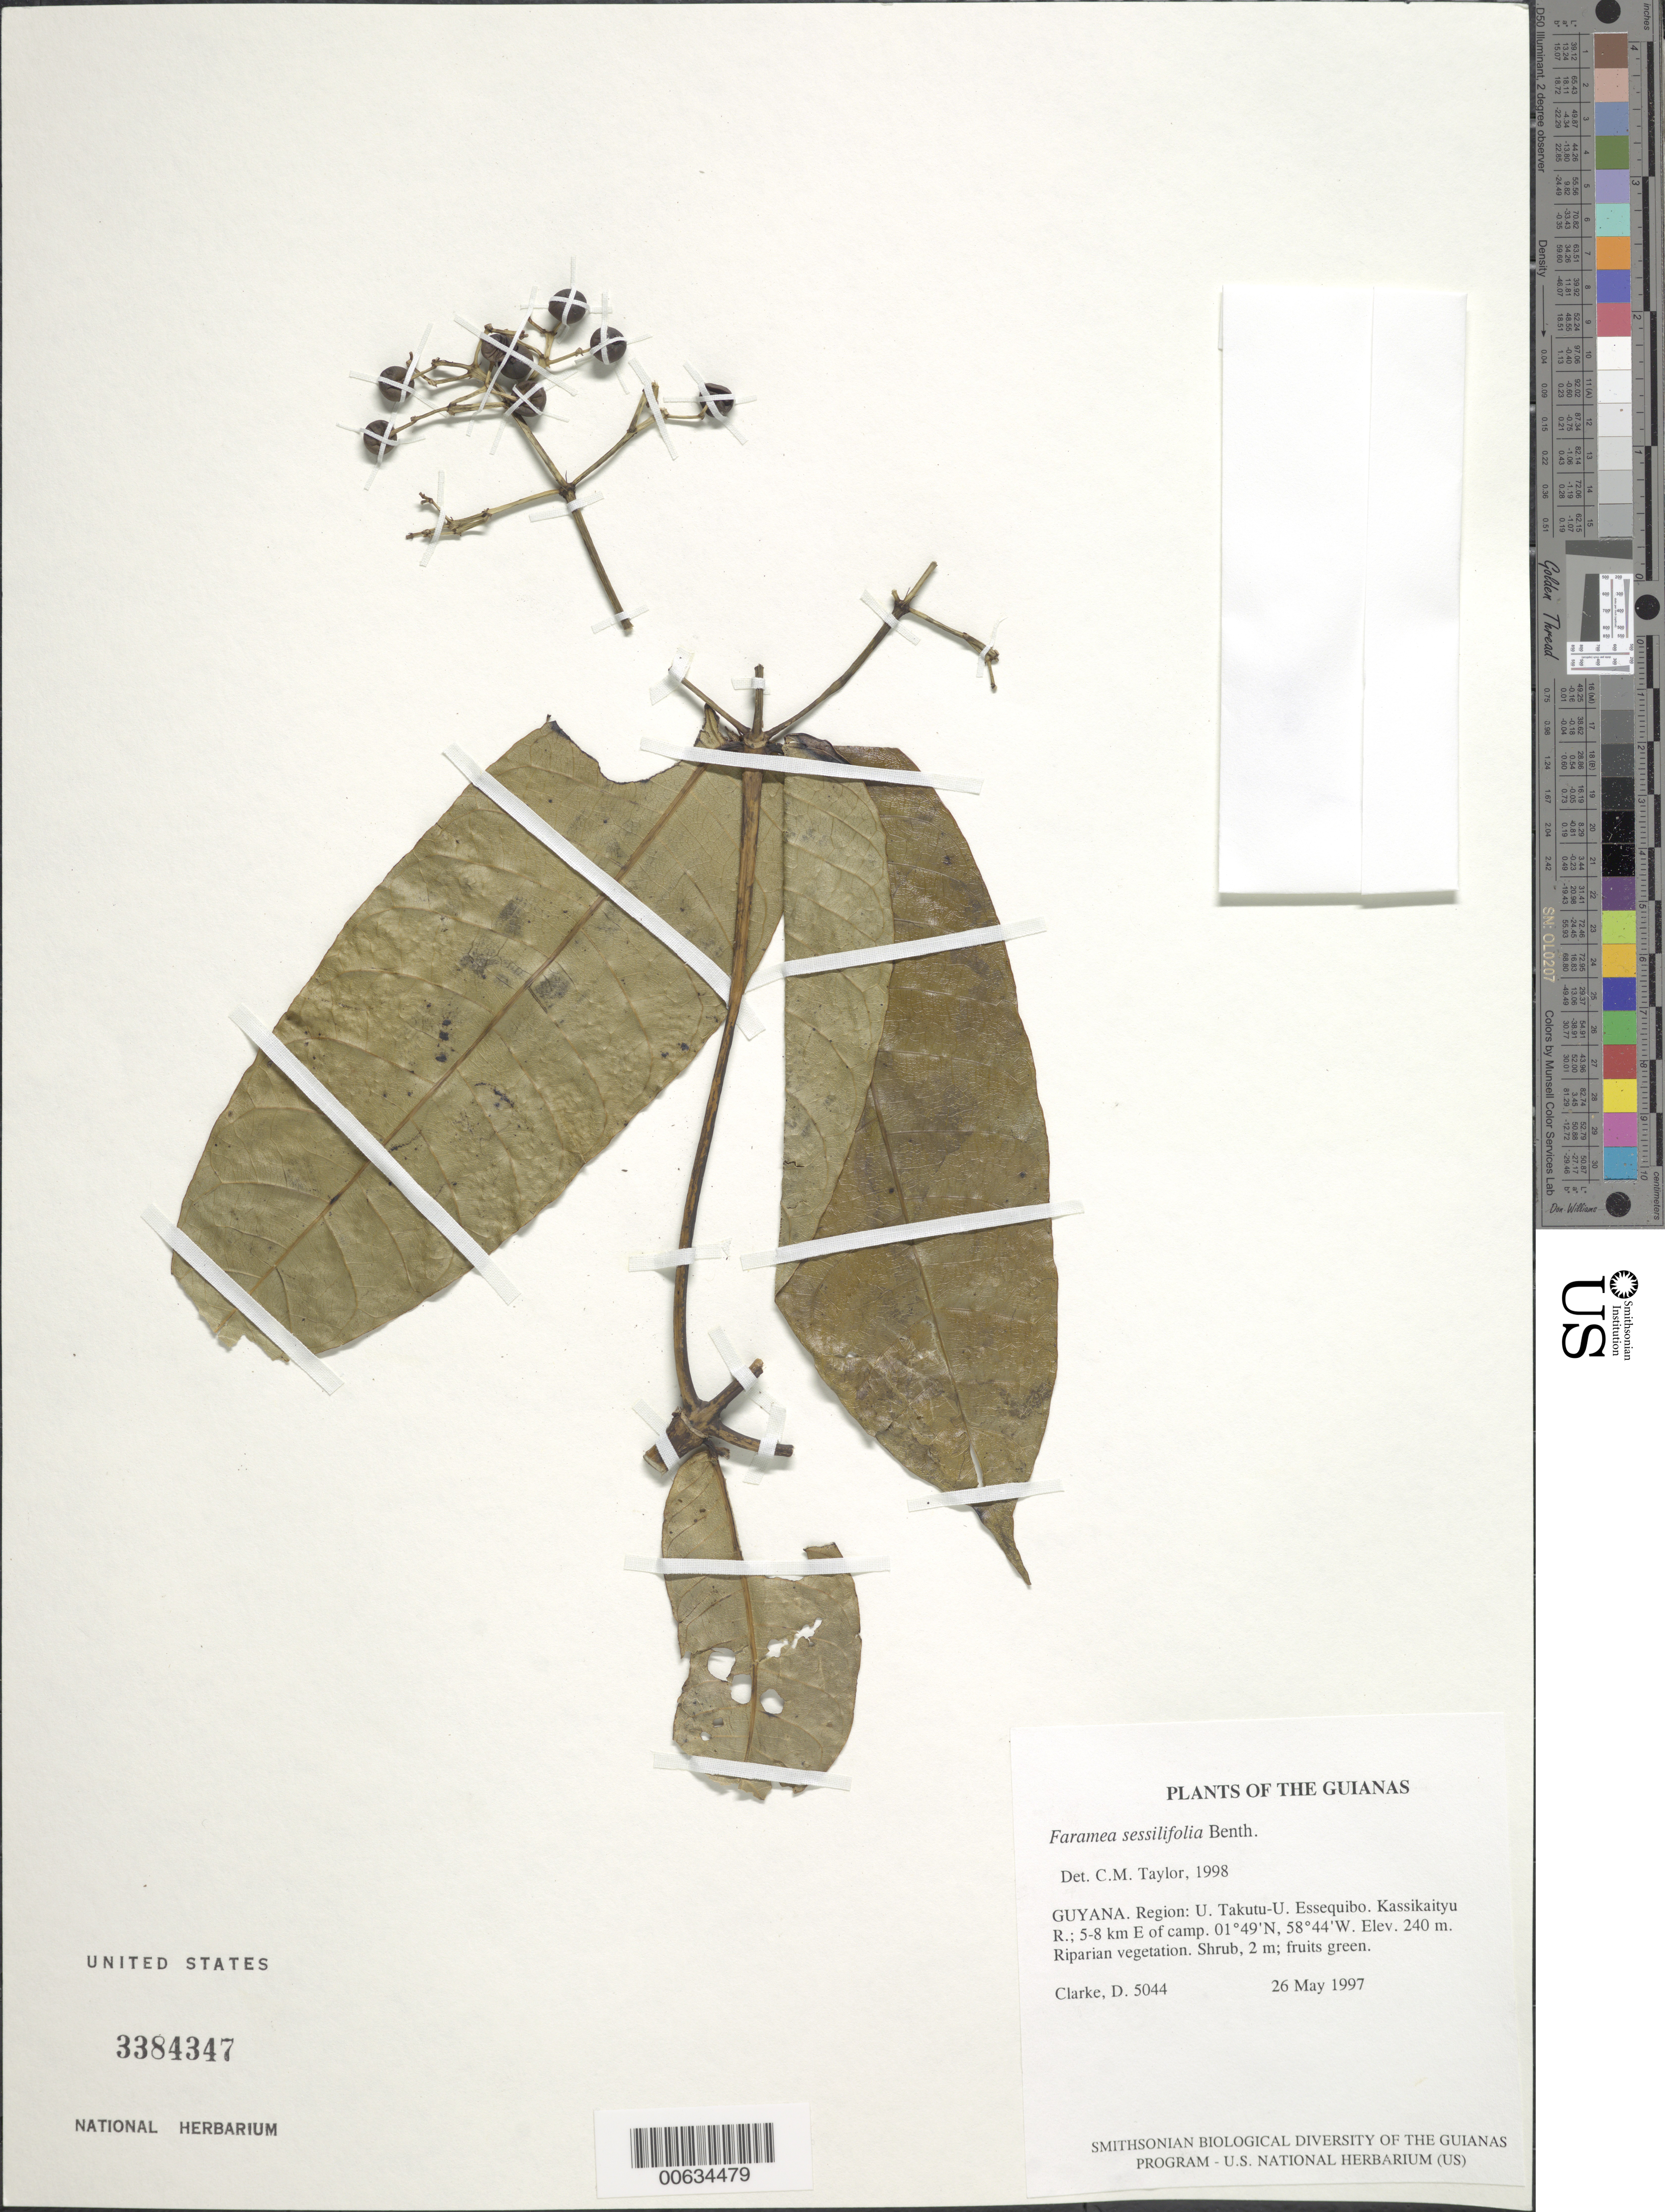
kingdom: Plantae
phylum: Tracheophyta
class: Magnoliopsida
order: Gentianales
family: Rubiaceae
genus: Faramea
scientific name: Faramea sessilifolia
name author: (Kunth) DC.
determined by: Taylor, Charlotte M.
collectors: H. D. Clarke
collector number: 5044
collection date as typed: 26 May 1997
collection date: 1997-05-26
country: Guyana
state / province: U. Takutu-U. Essequibo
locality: Kassikaityu R.; 5-8 km E of camp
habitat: Riparian vegetation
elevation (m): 240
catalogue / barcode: US 3384347